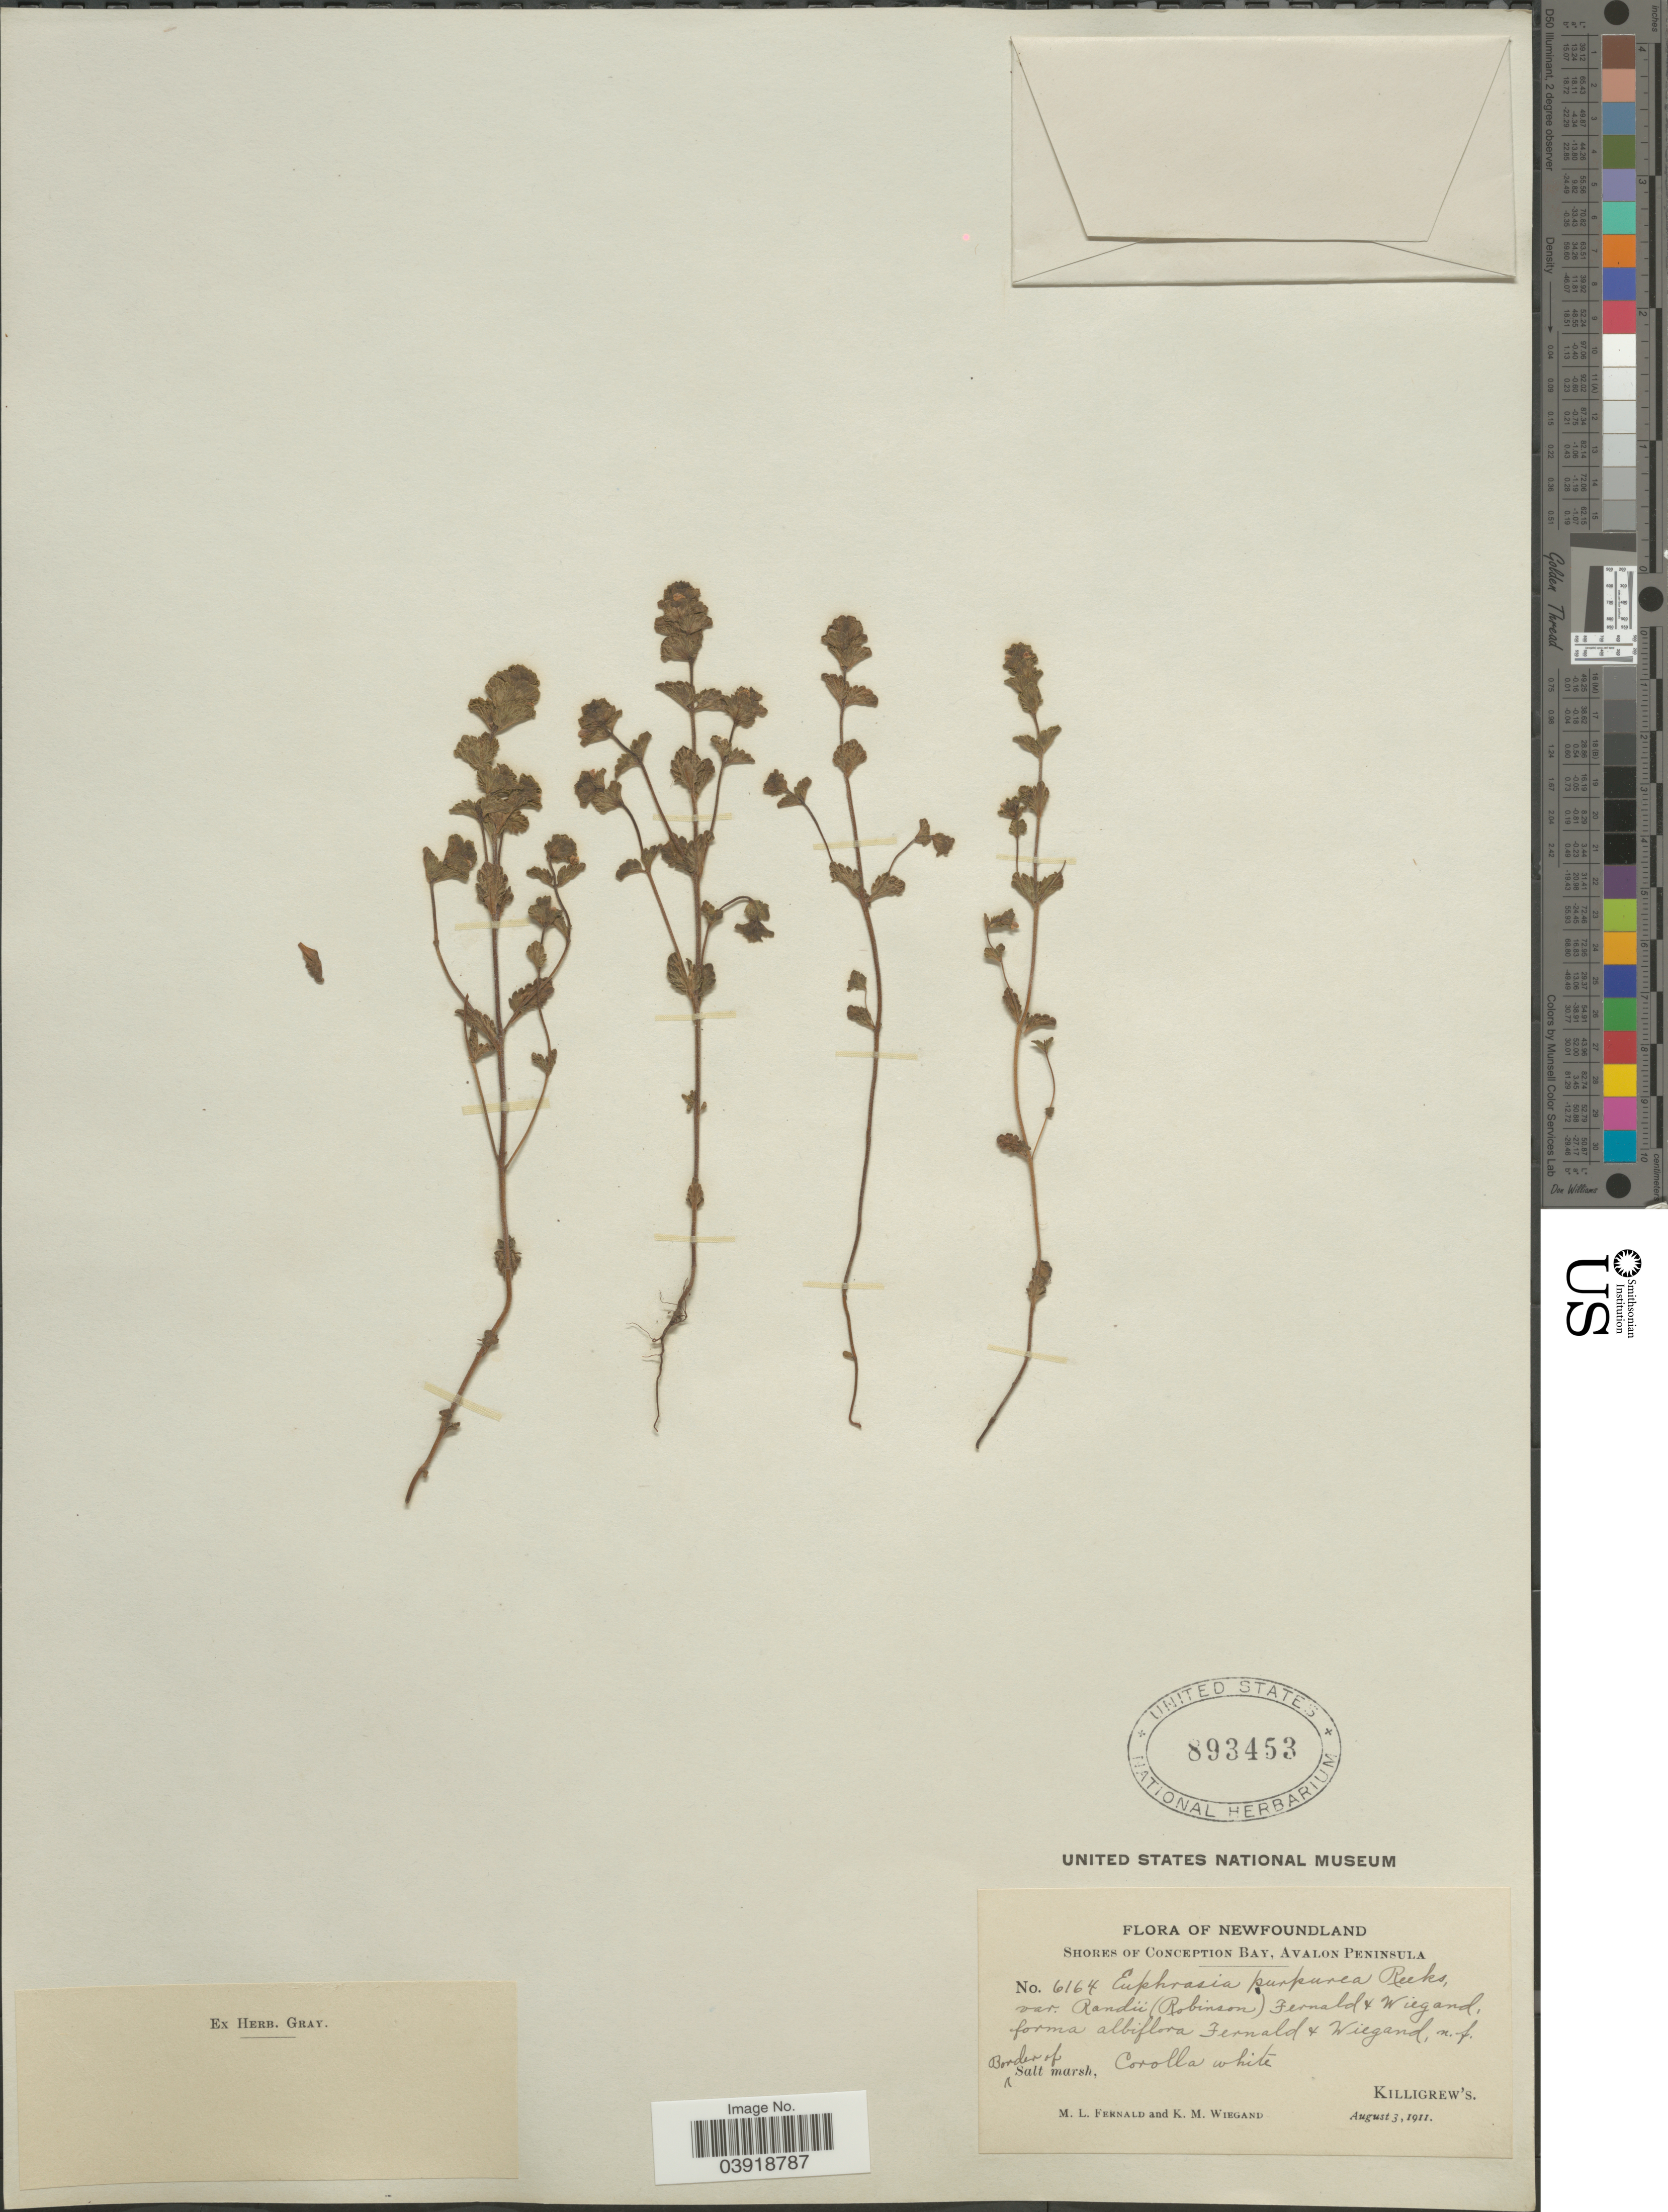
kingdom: Plantae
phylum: Tracheophyta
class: Magnoliopsida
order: Lamiales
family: Orobanchaceae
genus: Euphrasia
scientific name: Euphrasia purpurea var. randii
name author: (B.L. Rob.) Fernald & Wiegand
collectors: M. L. Fernald & K. M. Wiegand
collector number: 6164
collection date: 1911-08-03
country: Canada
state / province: Newfoundland and Labrador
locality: Shores of Conception Bay, Avalon Peninsula. Border of Salt marsh, Killigrew's.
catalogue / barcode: US 893453